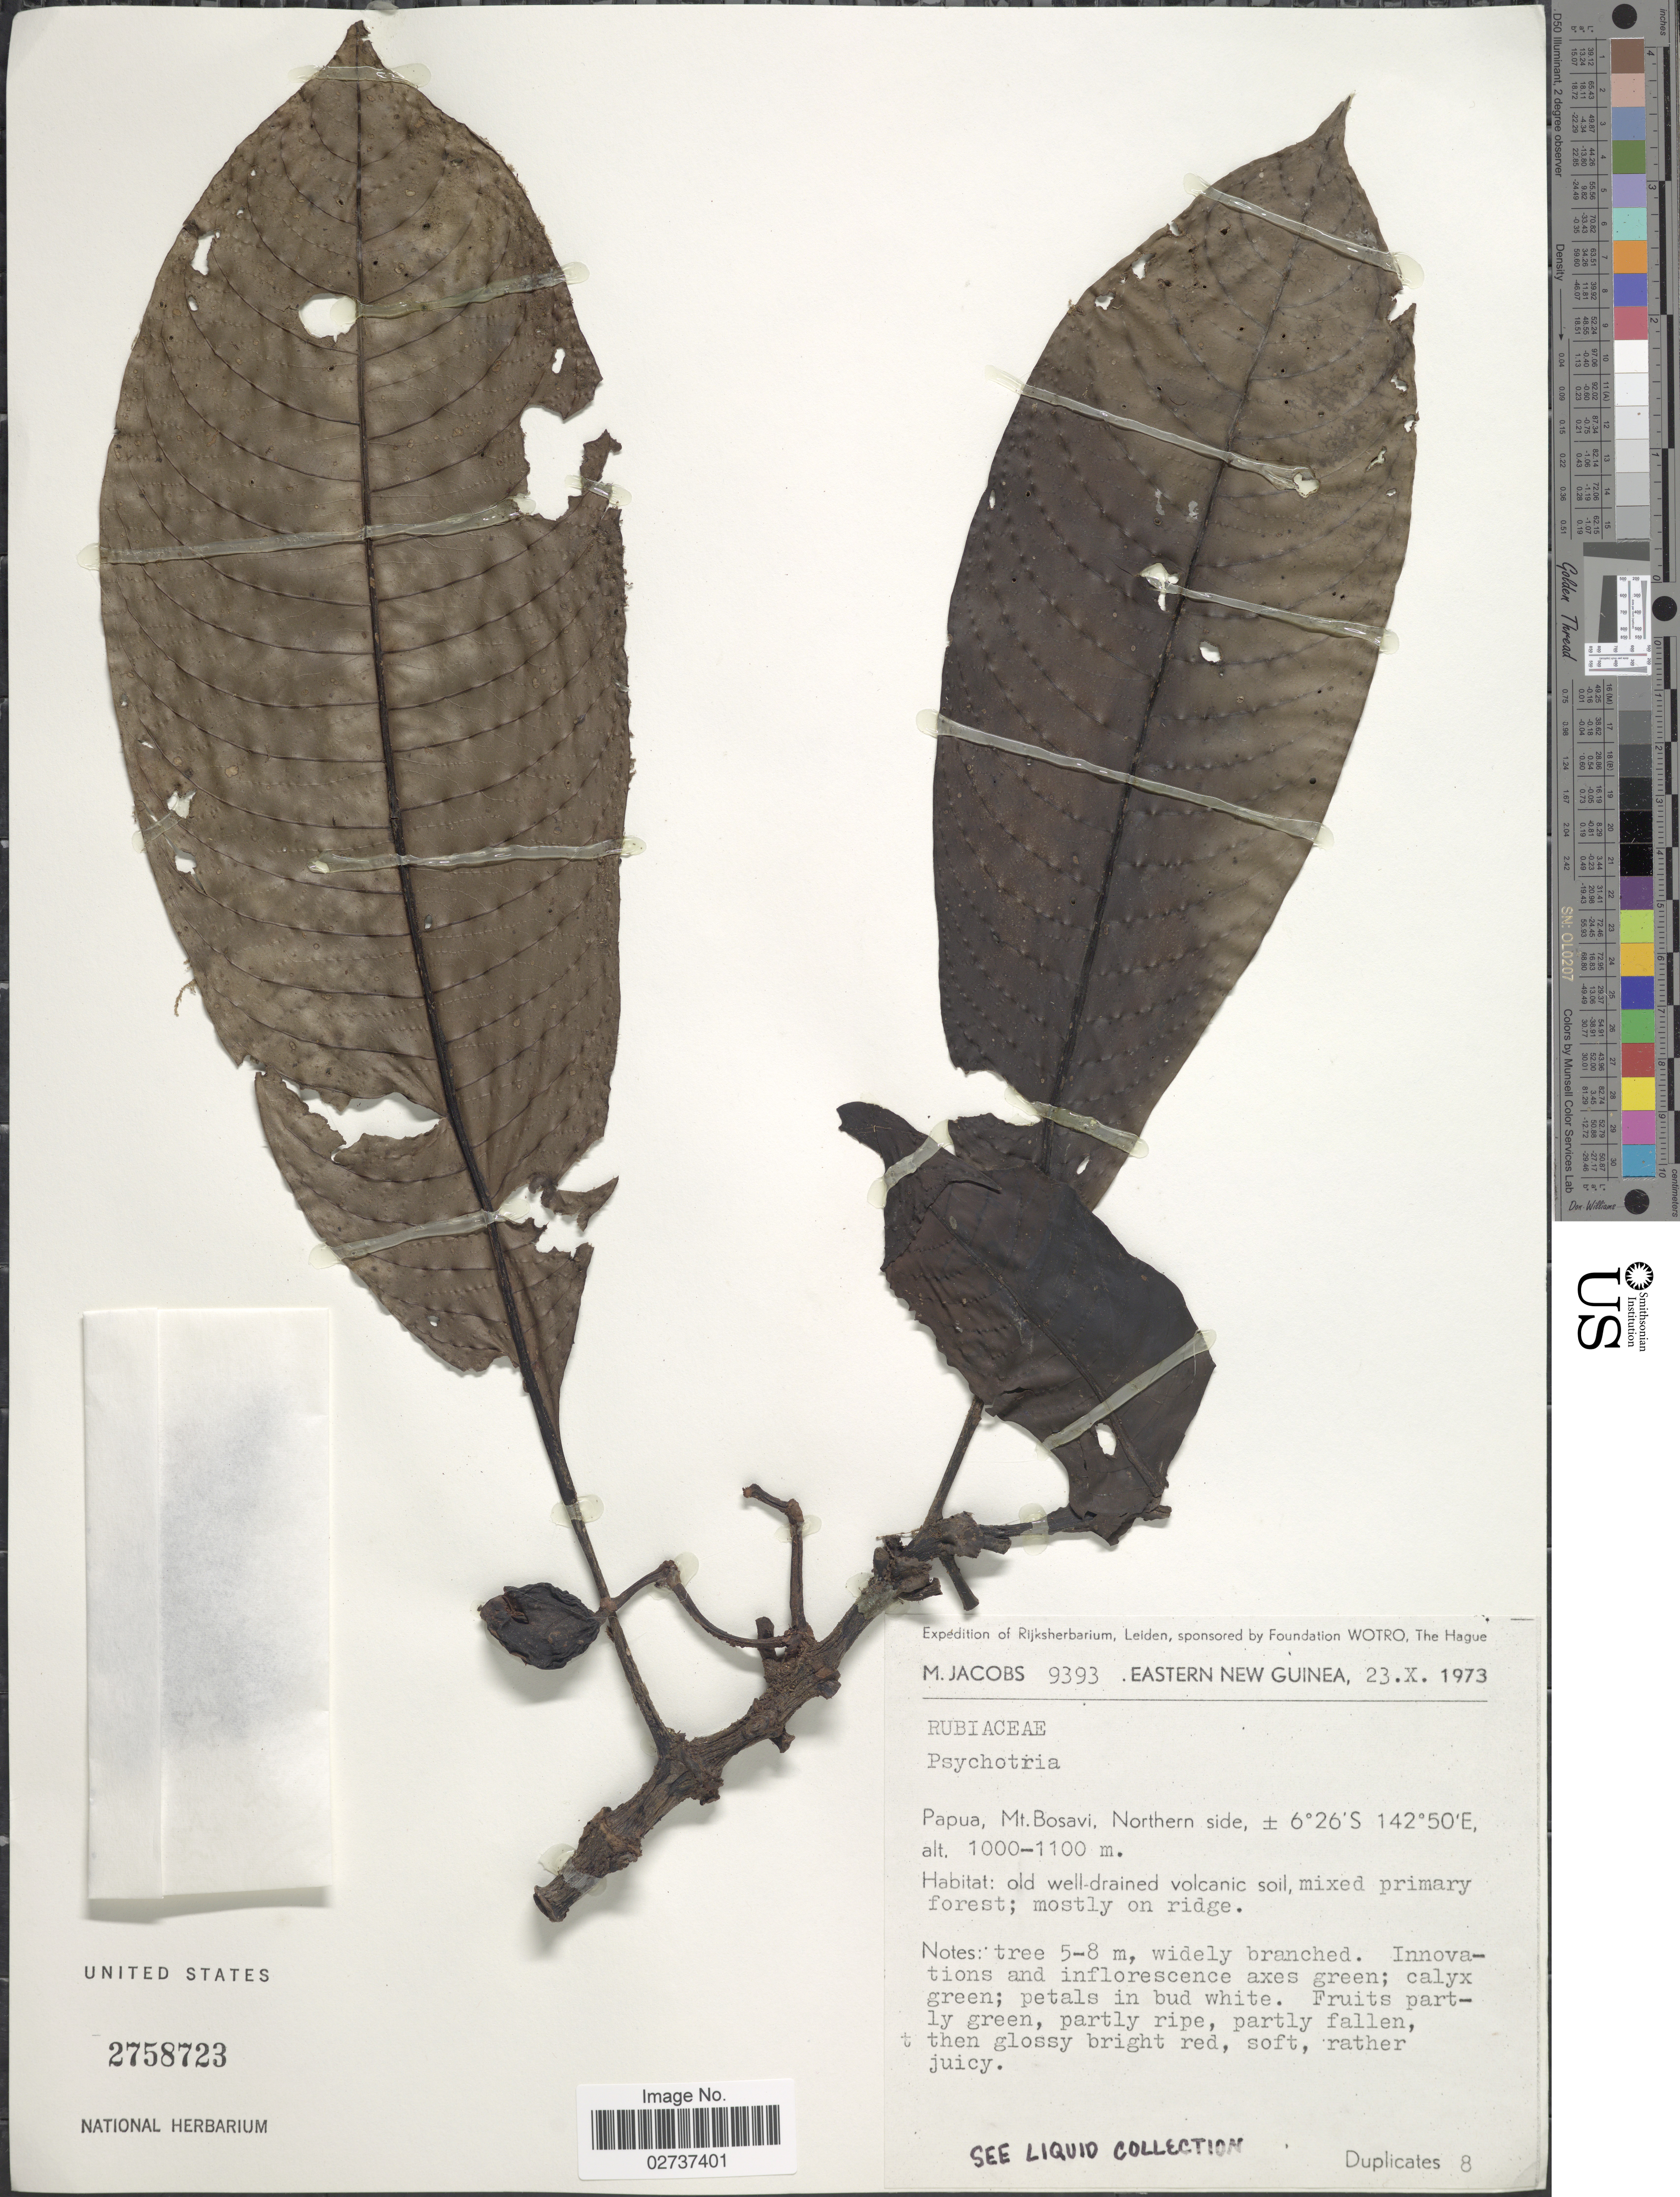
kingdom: Plantae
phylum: Tracheophyta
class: Magnoliopsida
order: Gentianales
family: Rubiaceae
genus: Psychotria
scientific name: Psychotria sp.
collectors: M. Jacobs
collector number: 9393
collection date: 1973-10-23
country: Papua New Guinea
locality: Eastern New Guinea. Papua, Mt. Bosavi, Northern side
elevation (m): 1000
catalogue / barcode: US 2758723